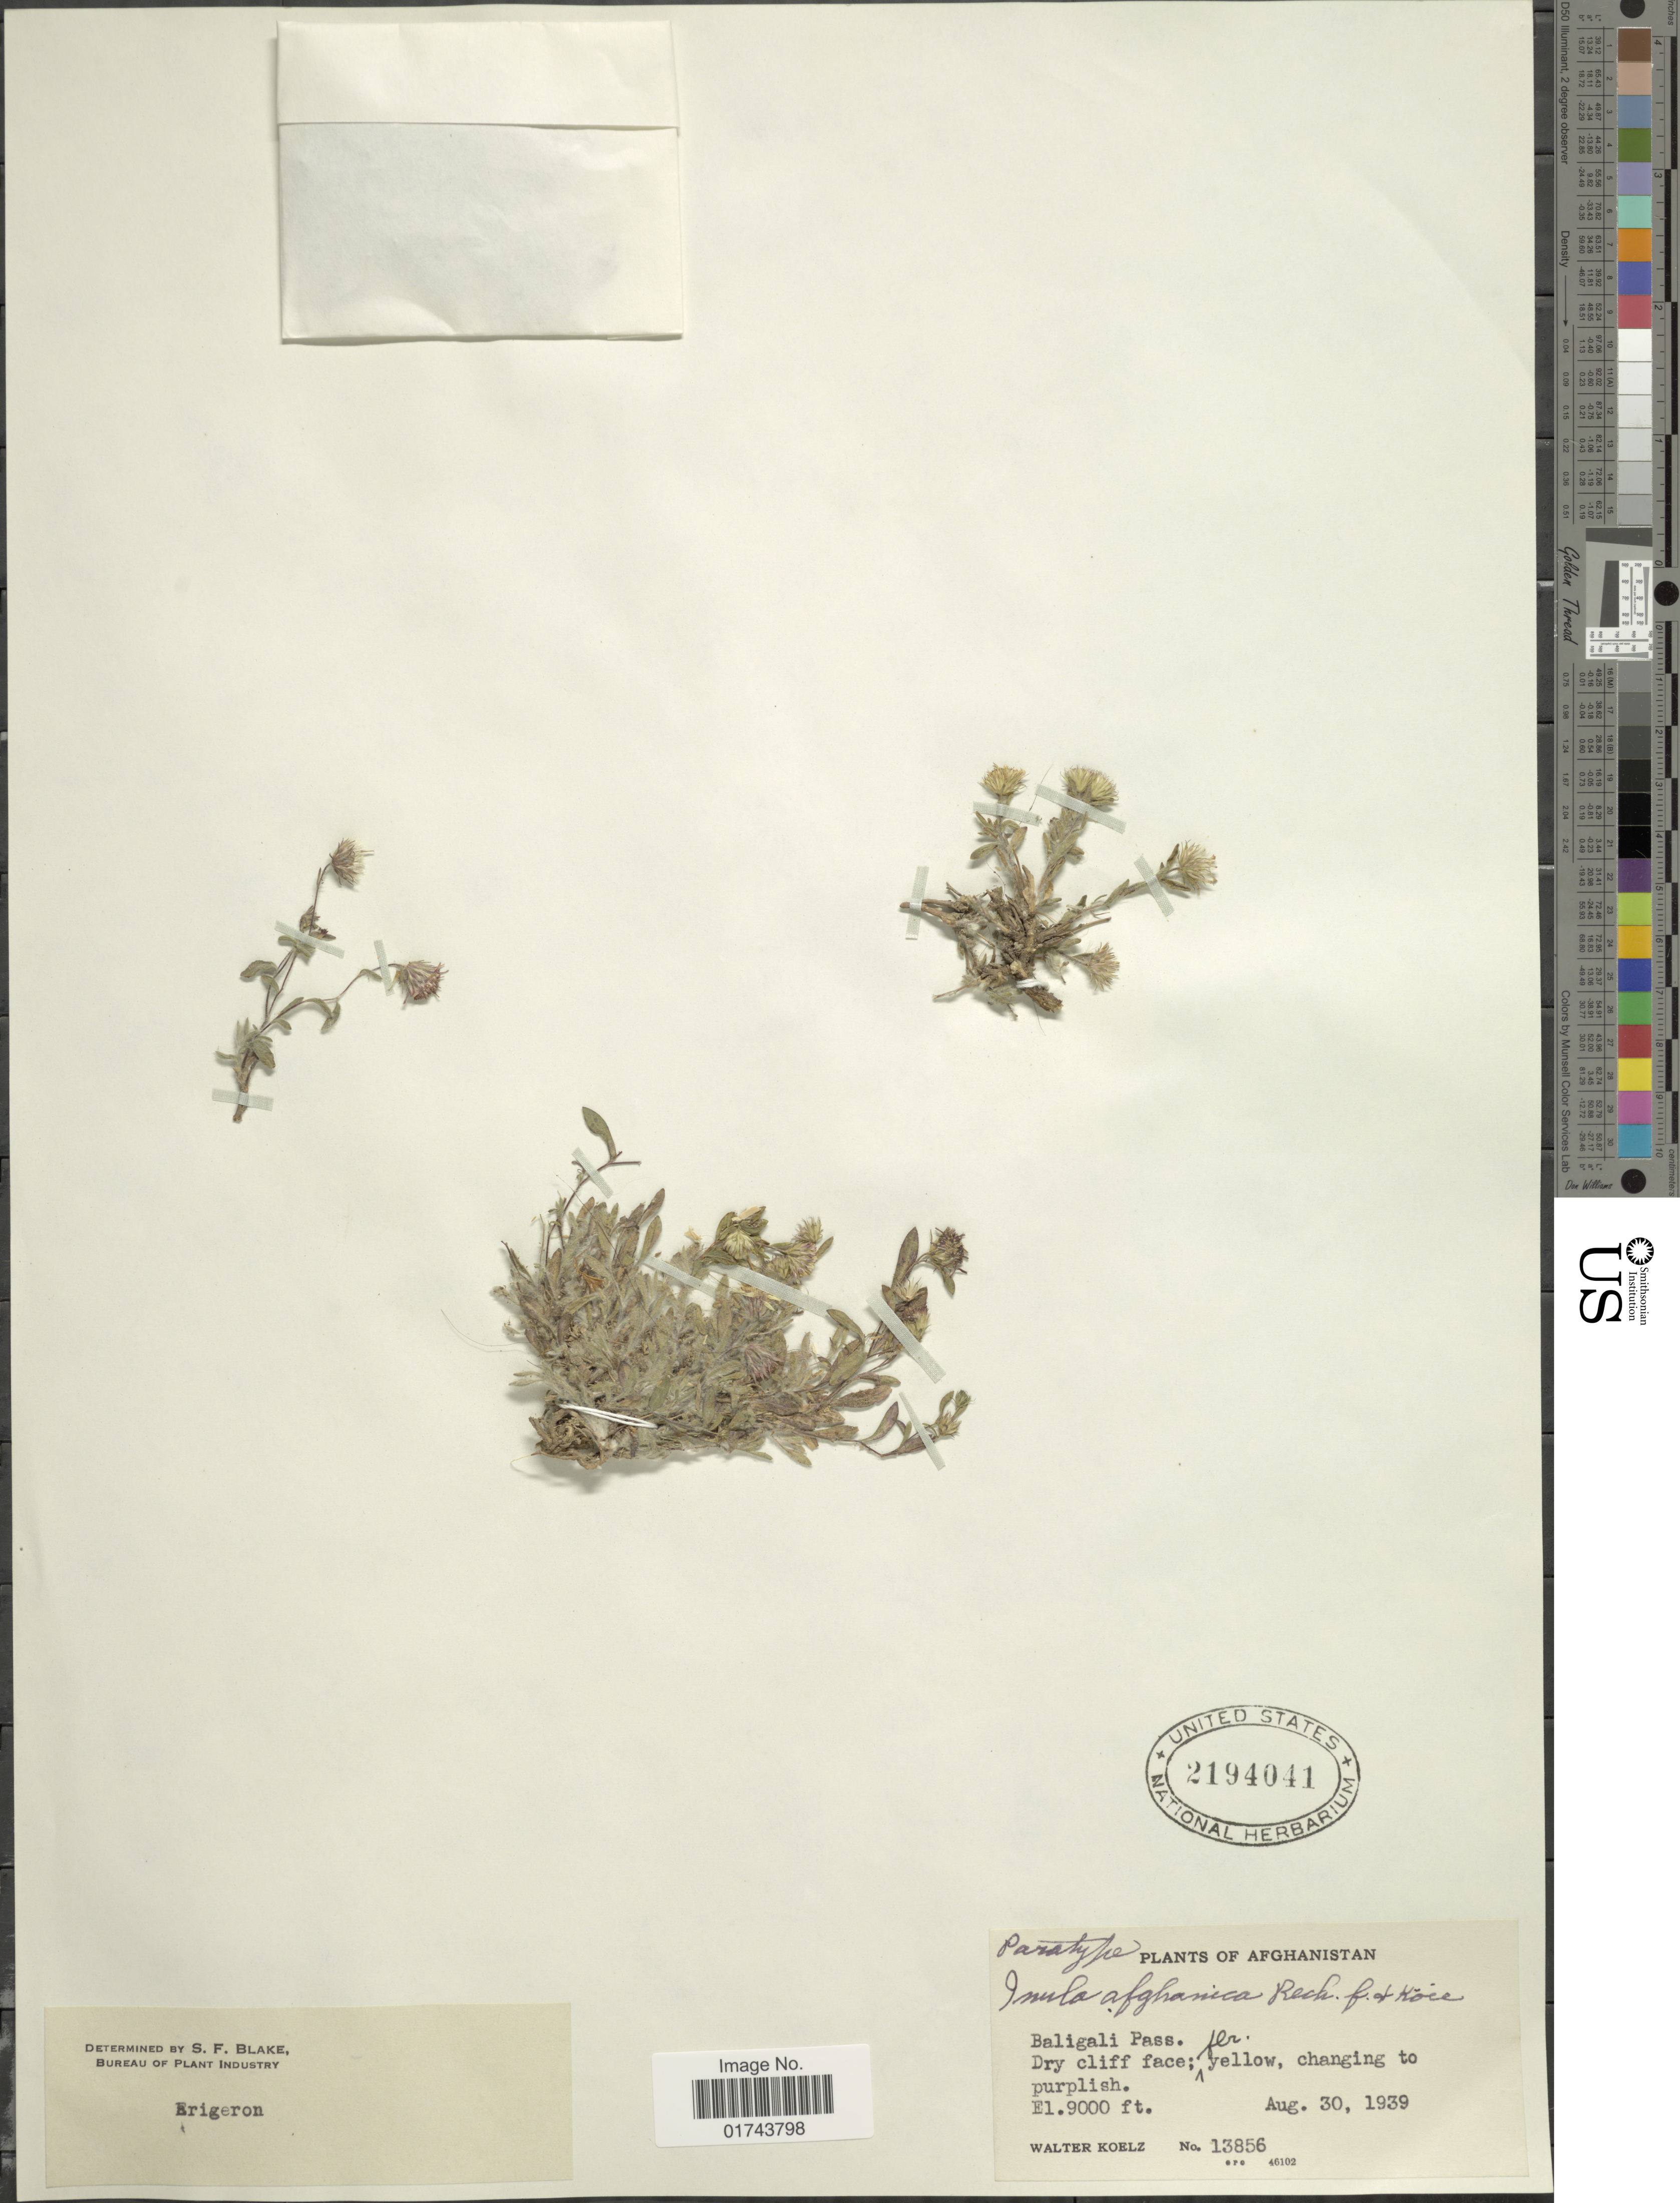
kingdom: Plantae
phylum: Tracheophyta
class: Magnoliopsida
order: Asterales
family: Asteraceae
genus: Inula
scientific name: Inula afghanica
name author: Rech. f. & Köie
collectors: W. N. Koelz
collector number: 13856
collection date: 1939-08-30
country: Afghanistan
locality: Baligali Pass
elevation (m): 2743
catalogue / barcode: US 2194041